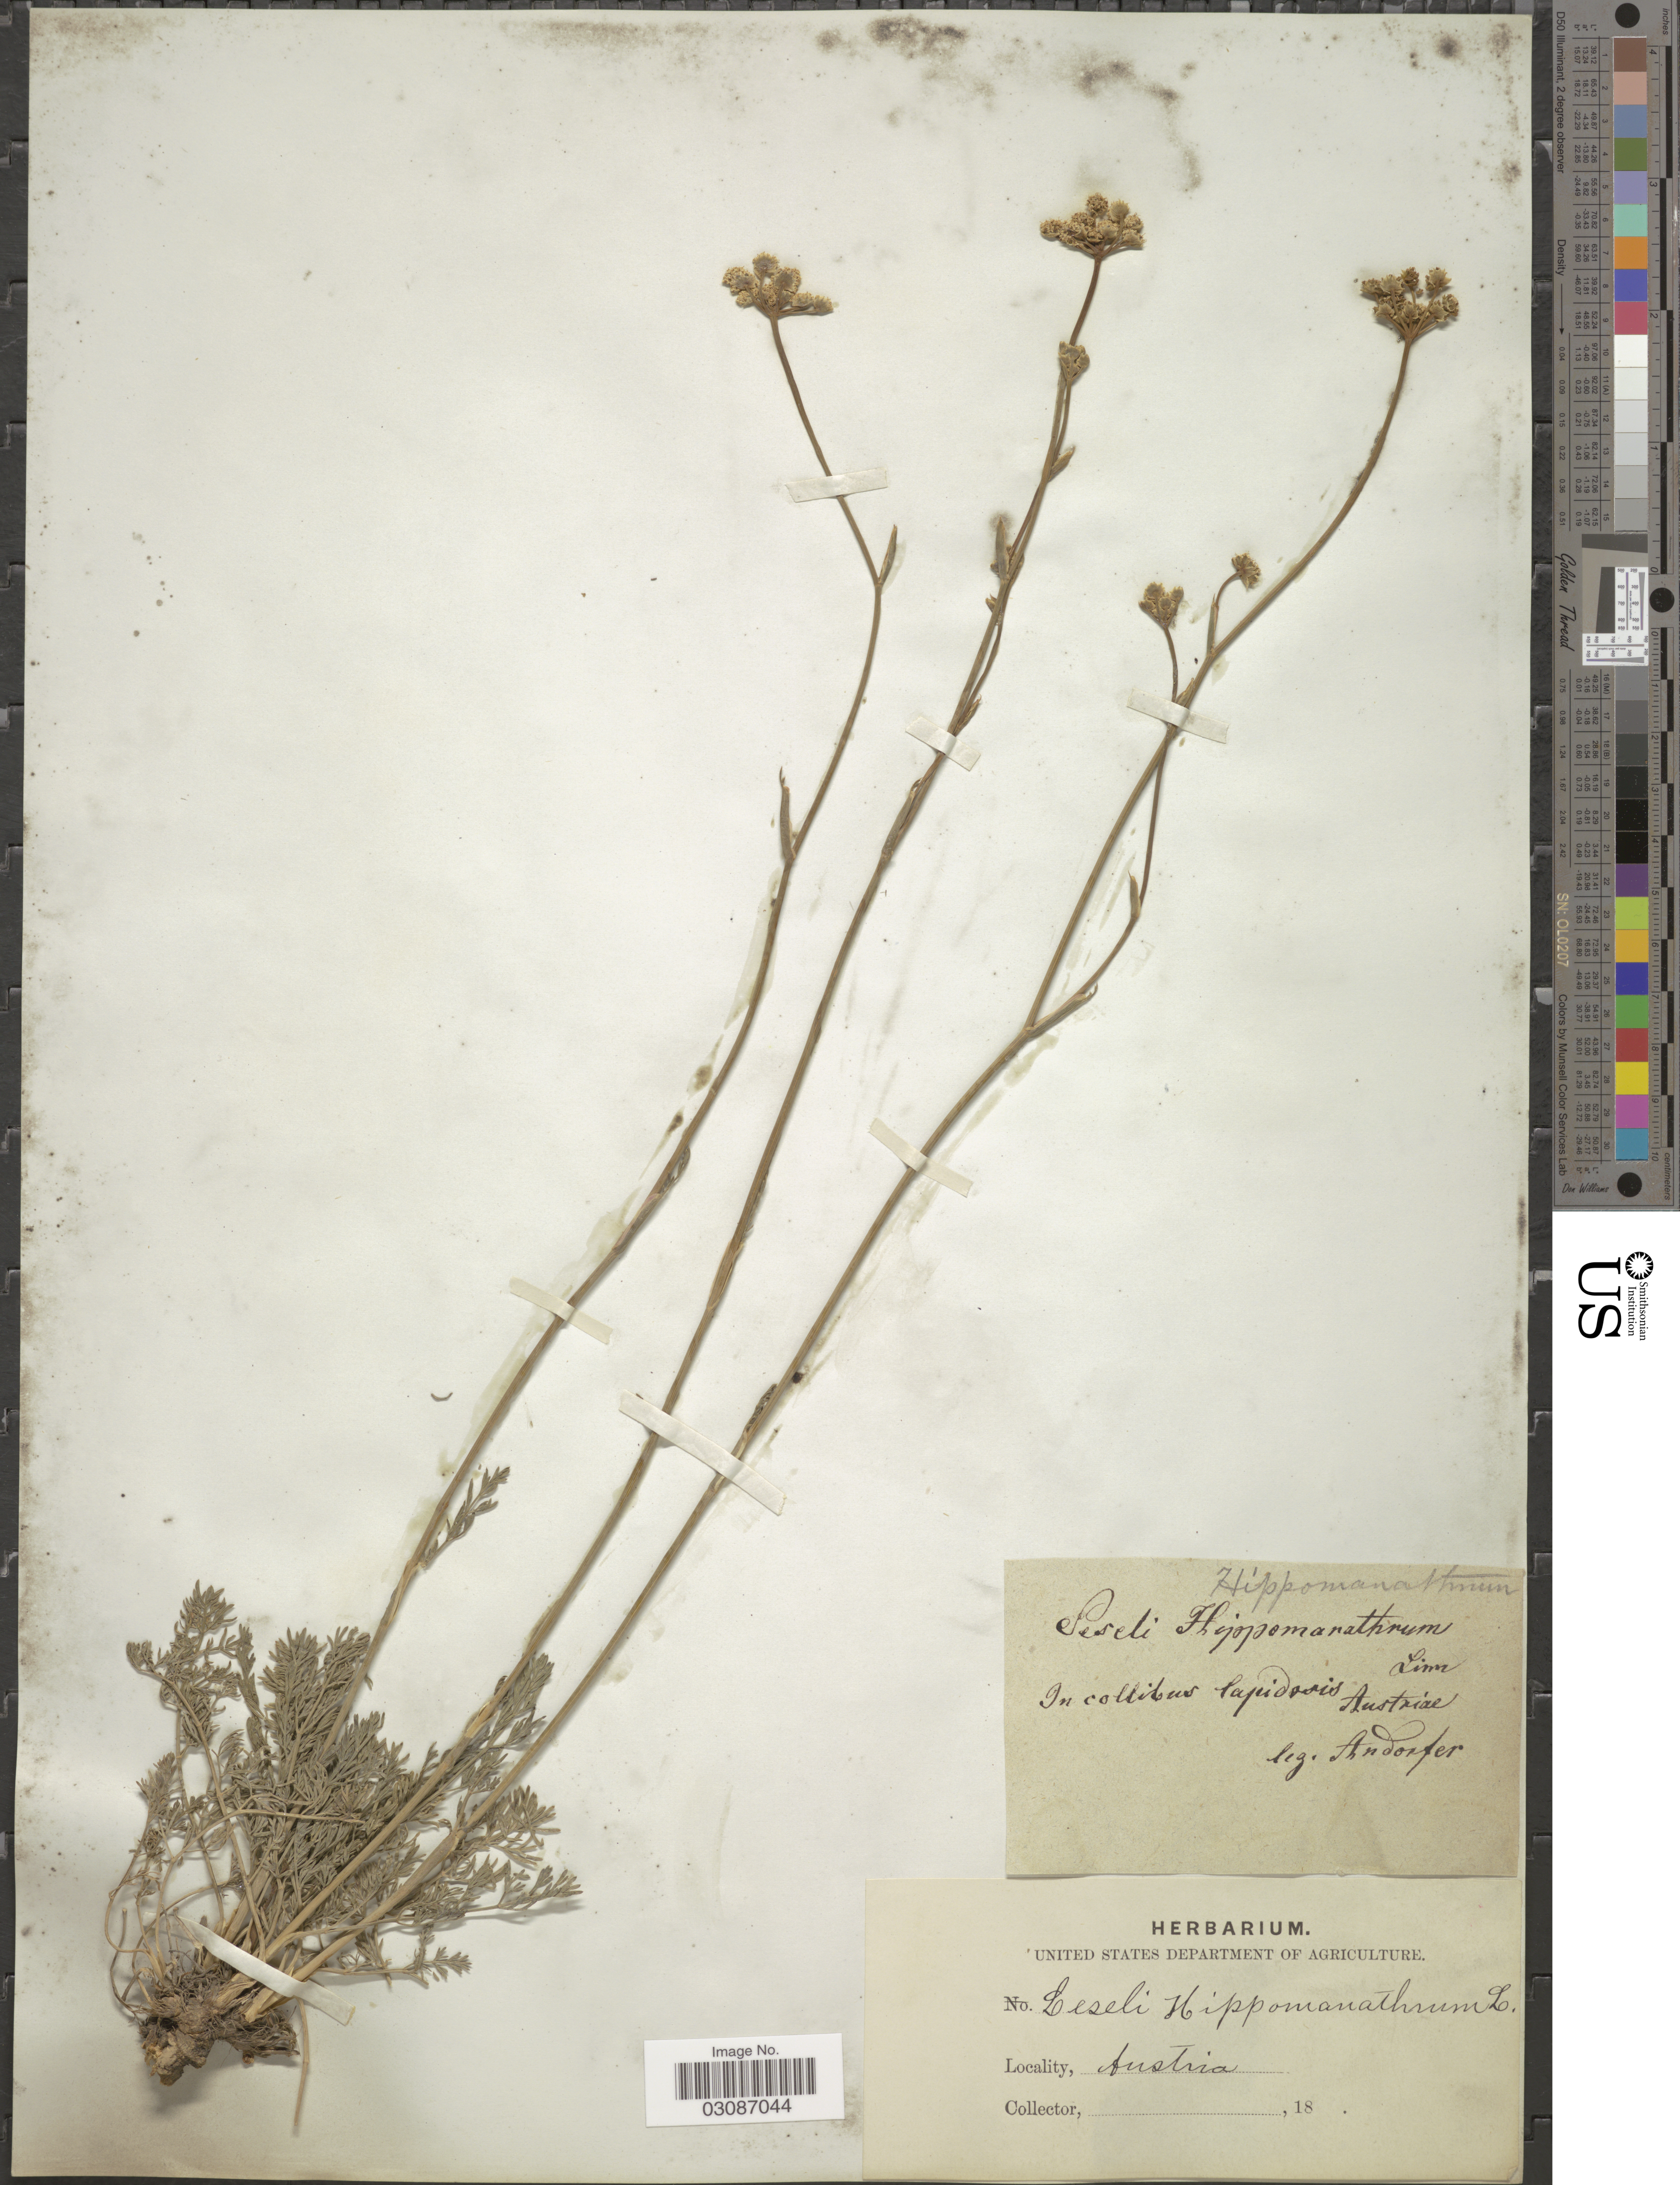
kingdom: Plantae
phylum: Tracheophyta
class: Magnoliopsida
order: Apiales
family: Apiaceae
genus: Seseli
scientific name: Seseli hippomarathrum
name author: Jacq.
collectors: -. Andorfer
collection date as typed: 18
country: Austria